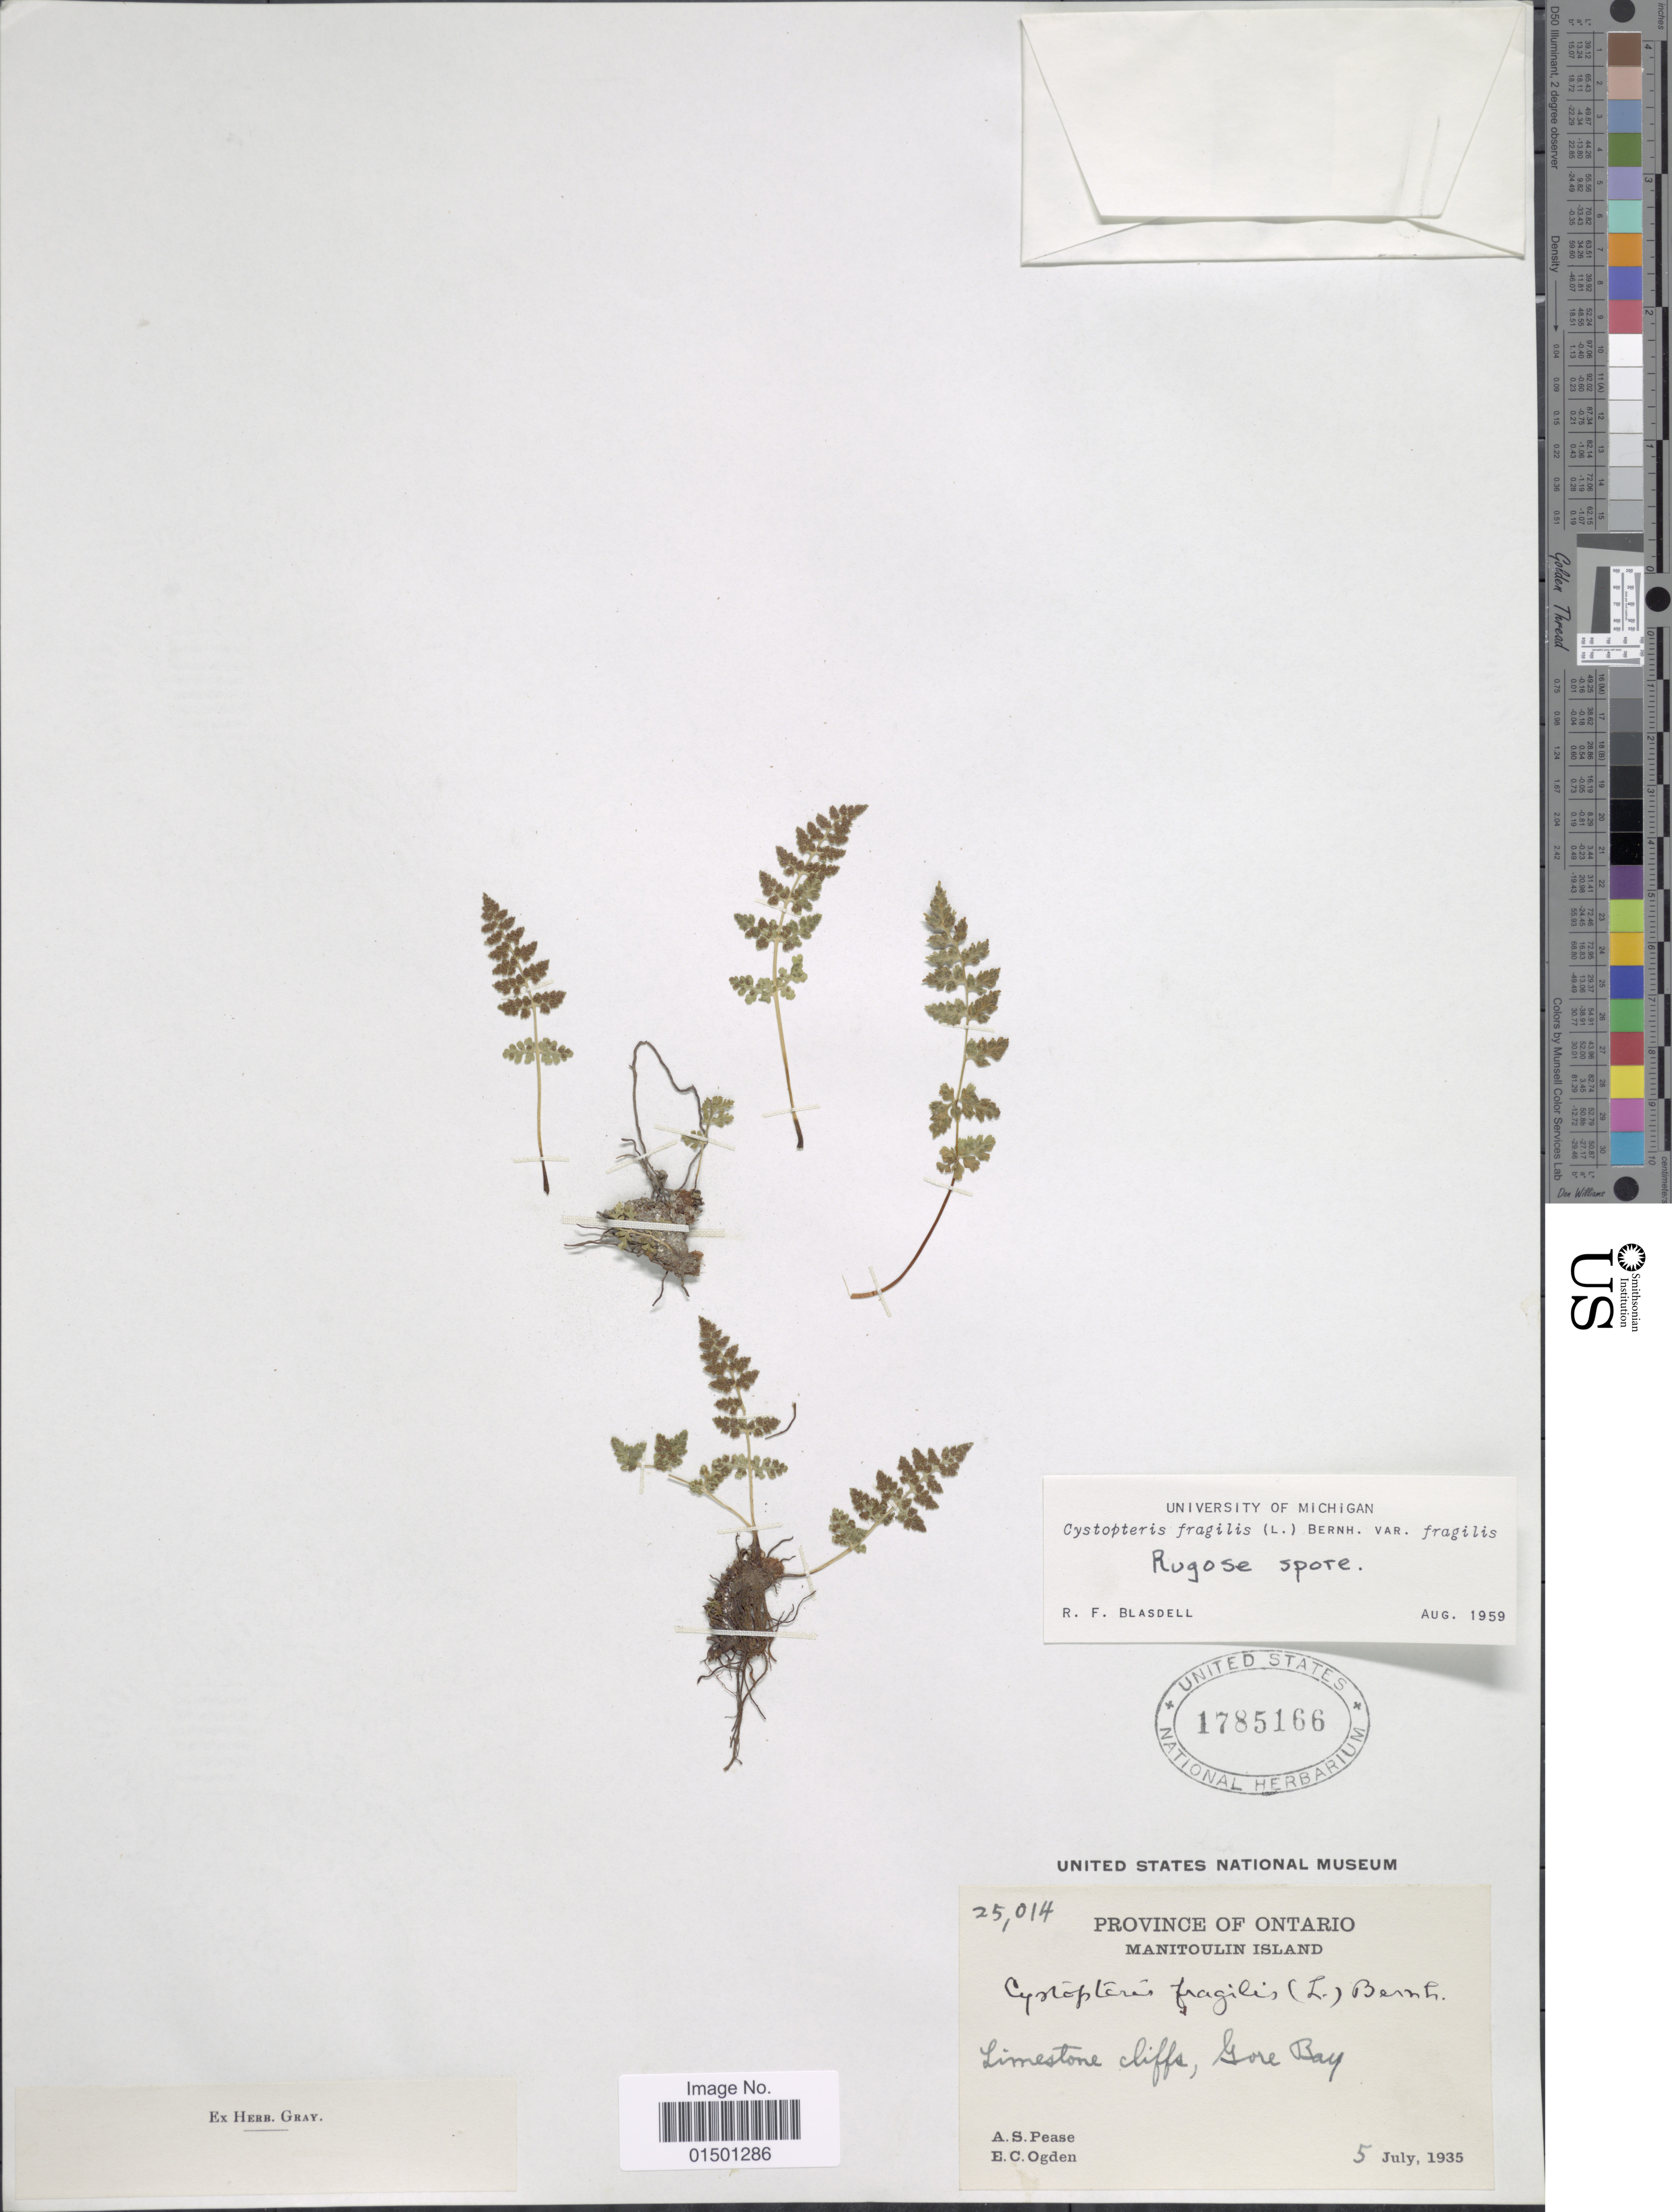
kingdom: Plantae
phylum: Tracheophyta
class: Polypodiopsida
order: Polypodiales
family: Cystopteridaceae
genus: Cystopteris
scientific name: Cystopteris fragilis var. dickieana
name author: B. Boivin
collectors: A. S. Pease & E. Ogden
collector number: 25014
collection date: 1935-07-05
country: Canada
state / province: Ontario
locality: Manitoulin Island, Gore Bay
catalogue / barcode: US 1785166